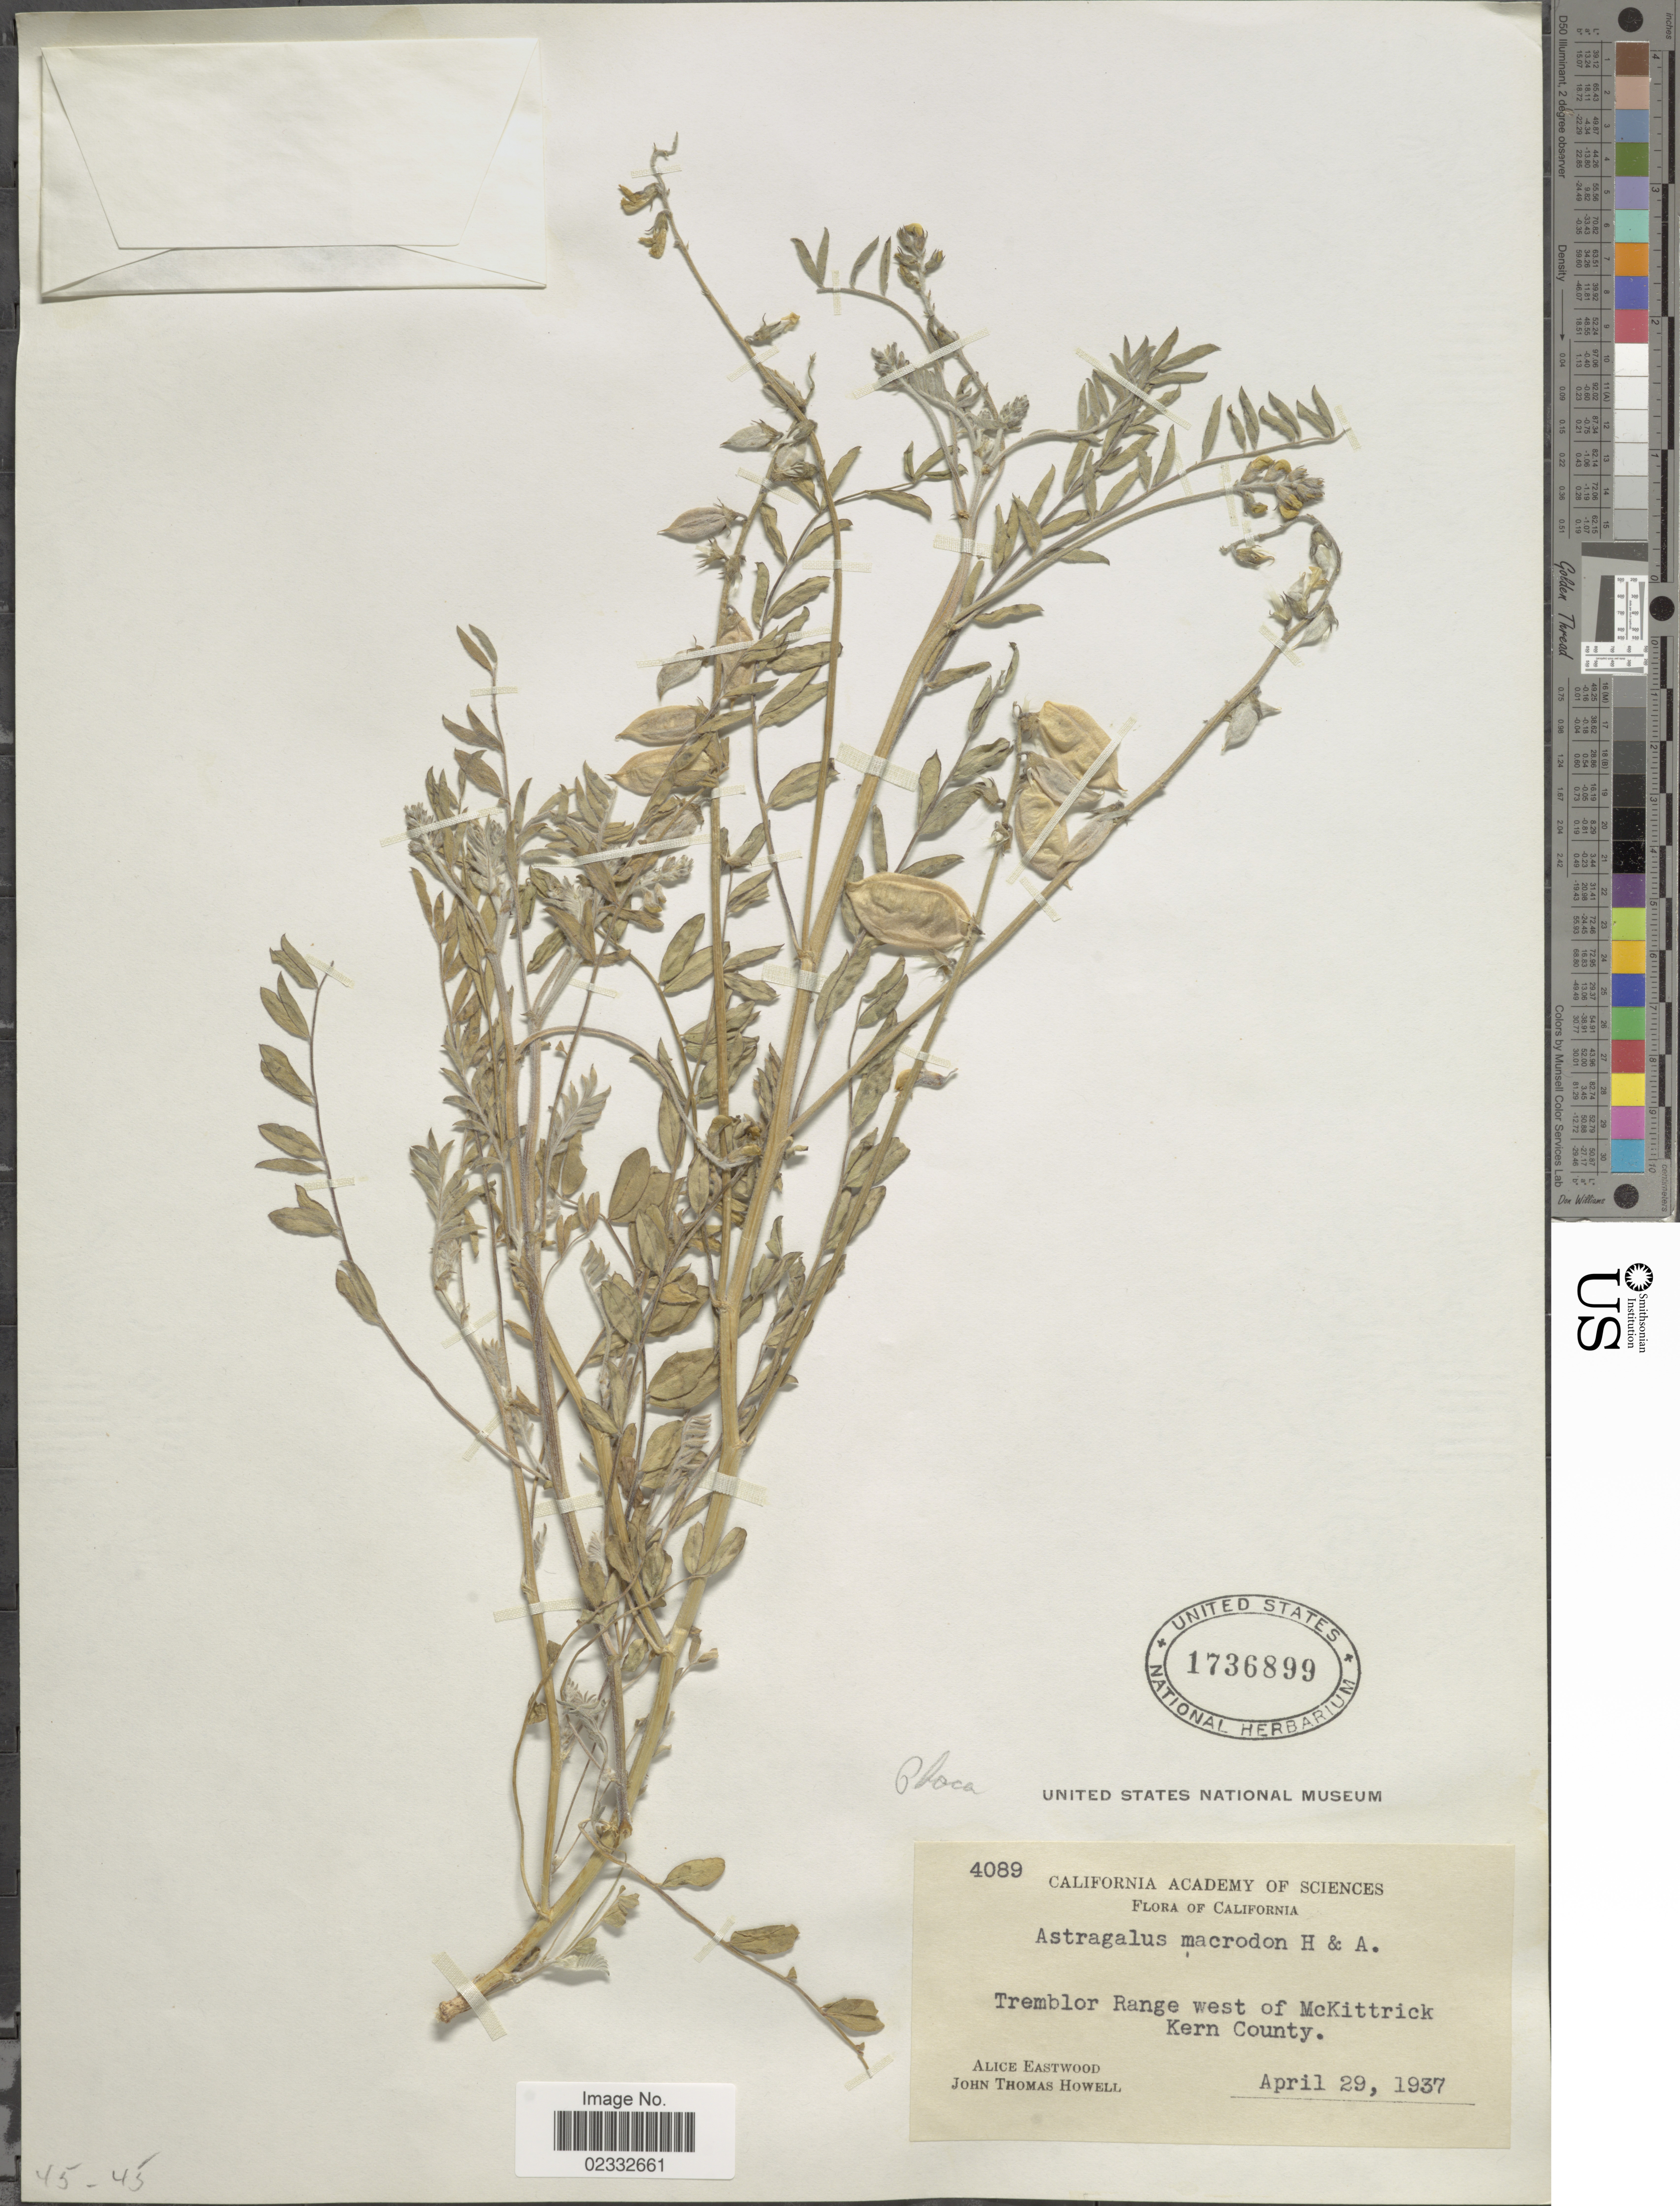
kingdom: Plantae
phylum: Tracheophyta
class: Magnoliopsida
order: Fabales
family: Fabaceae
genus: Astragalus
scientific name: Astragalus macrodon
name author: (Hook. & Arn.) A. Gray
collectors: A. Eastwood & J. T. Howell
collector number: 4089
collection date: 1937-04-29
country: United States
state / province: California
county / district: Kern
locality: Tremblor Range west of McKittrick Kern County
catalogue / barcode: US 1736899